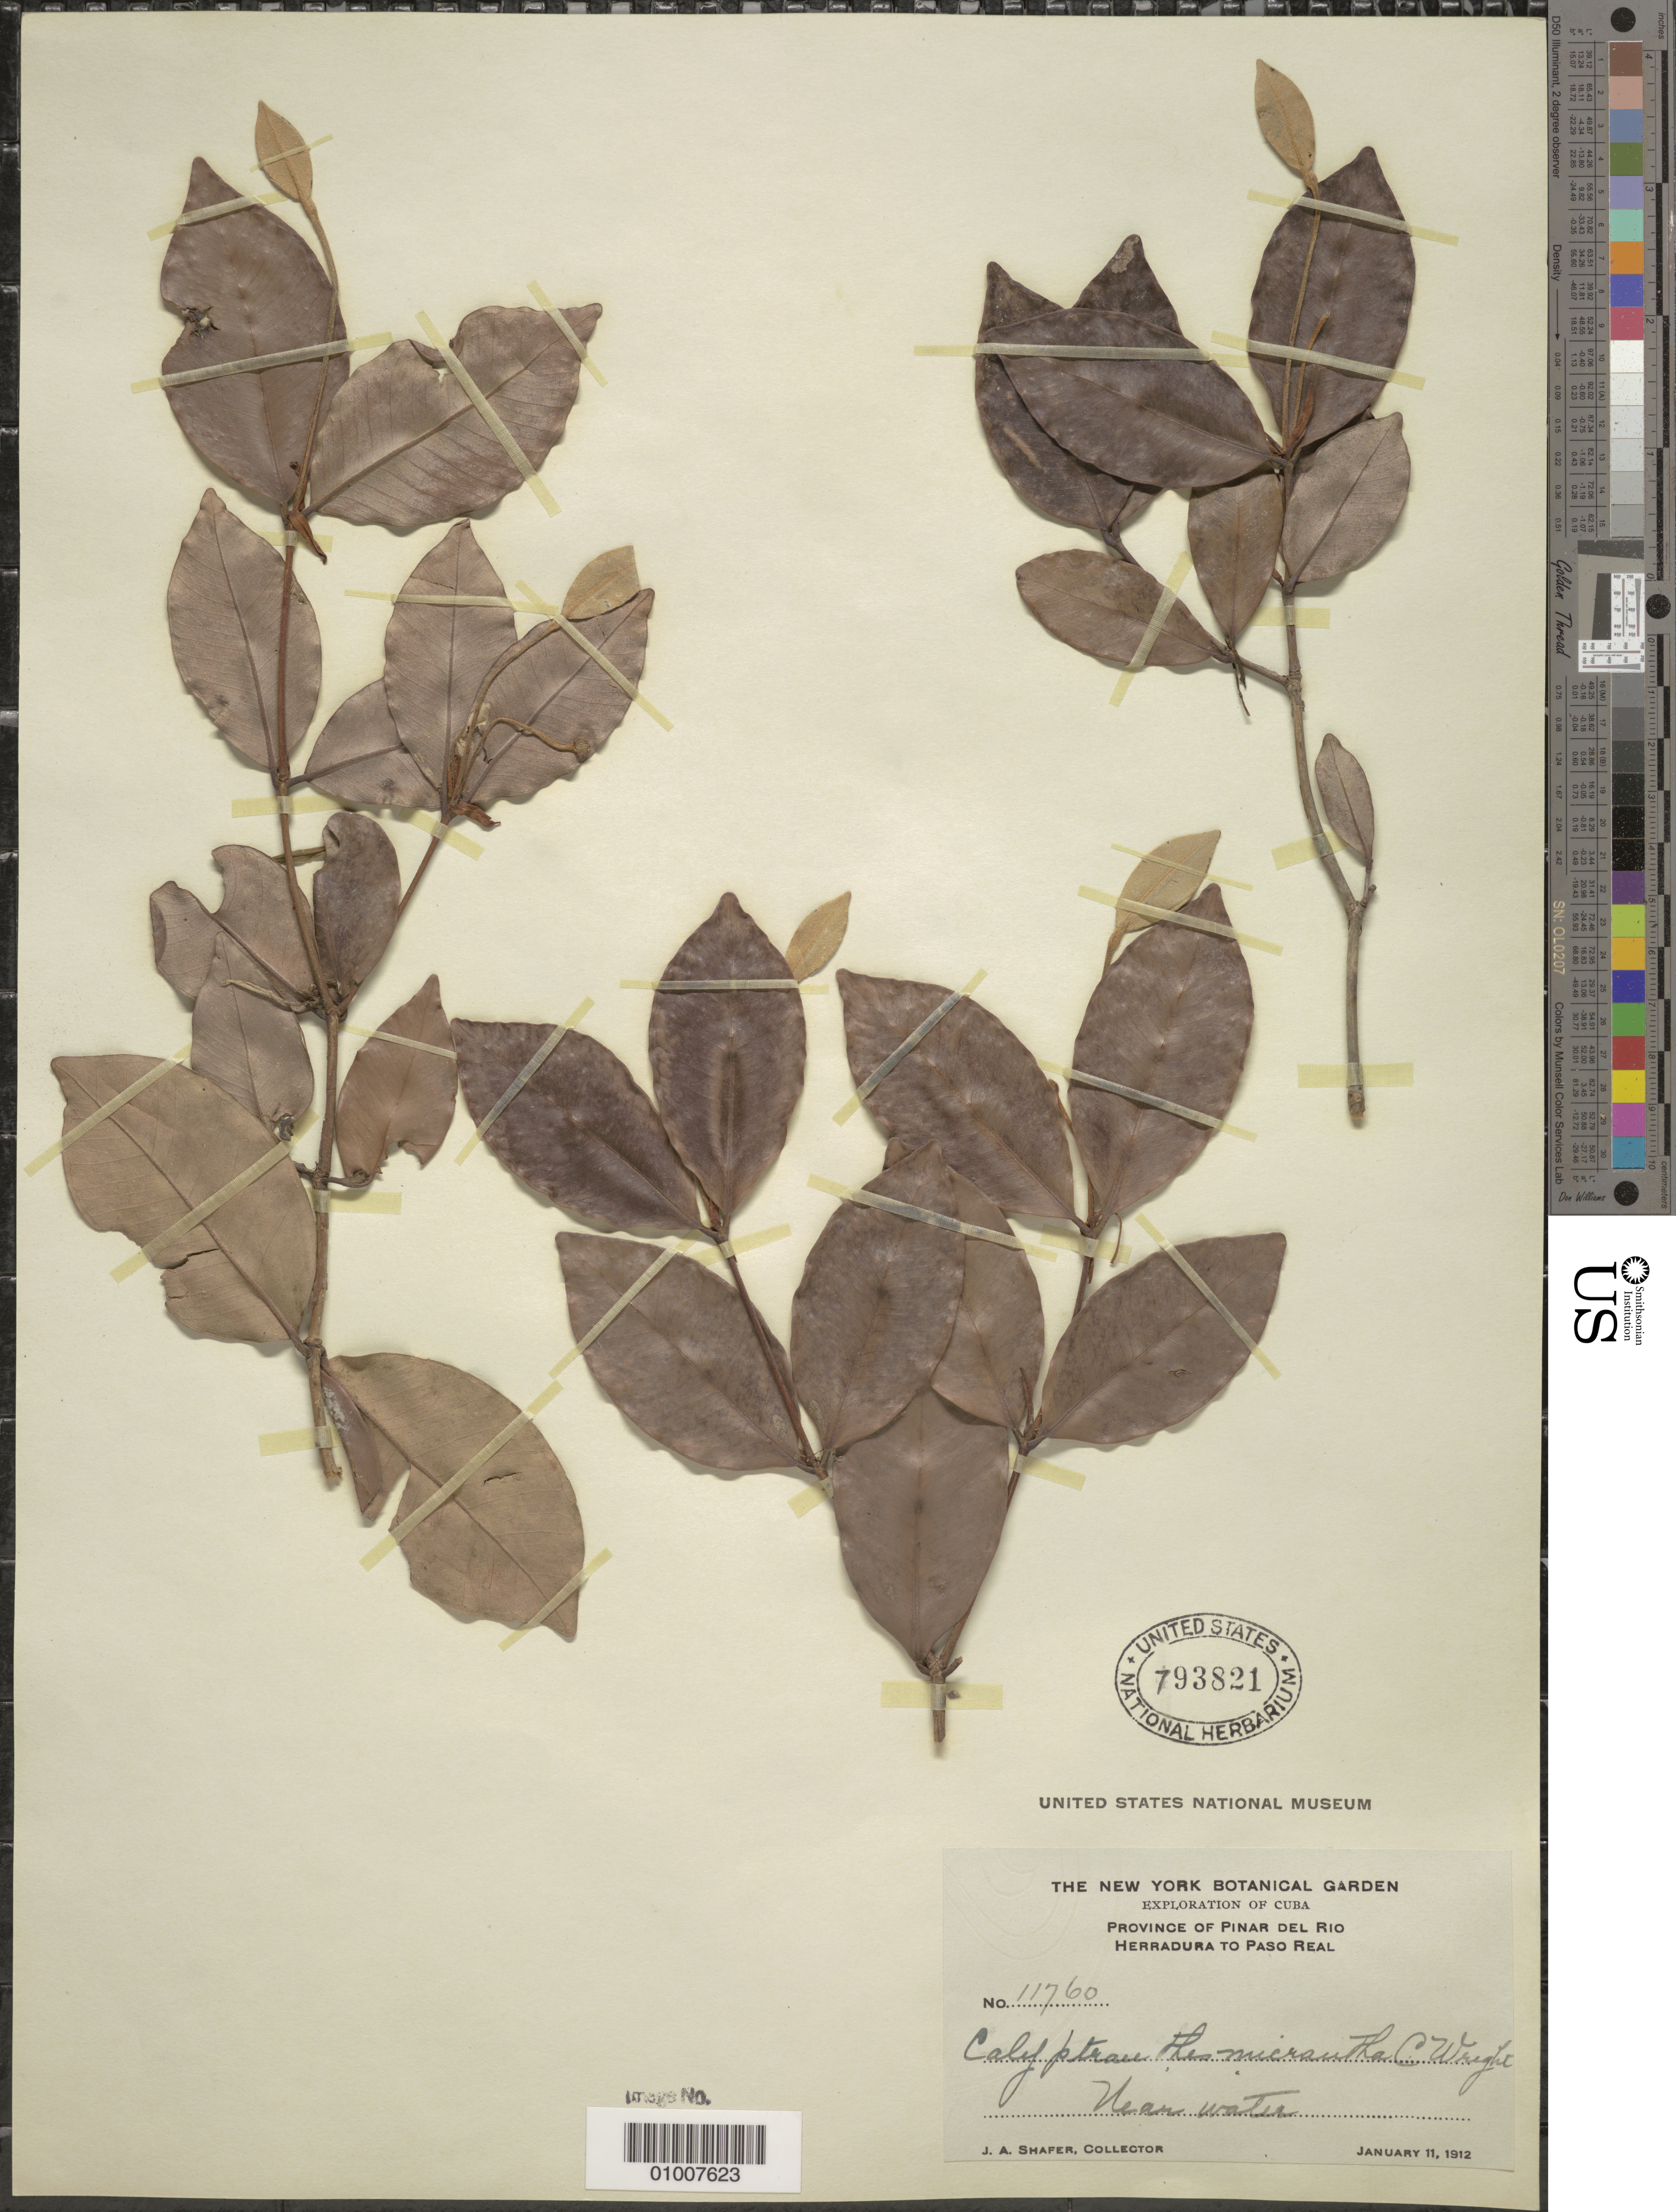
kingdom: Plantae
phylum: Tracheophyta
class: Magnoliopsida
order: Myrtales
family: Myrtaceae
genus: Myrcia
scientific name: Myrcia parviantha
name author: Z. Acosta & K. Samra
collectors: J. A. Shafer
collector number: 11760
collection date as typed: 11 Jan 1912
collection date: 1912-01-11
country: Cuba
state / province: Pinar del Rio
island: Cuba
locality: Herradura to Paso Real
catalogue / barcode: US 793821